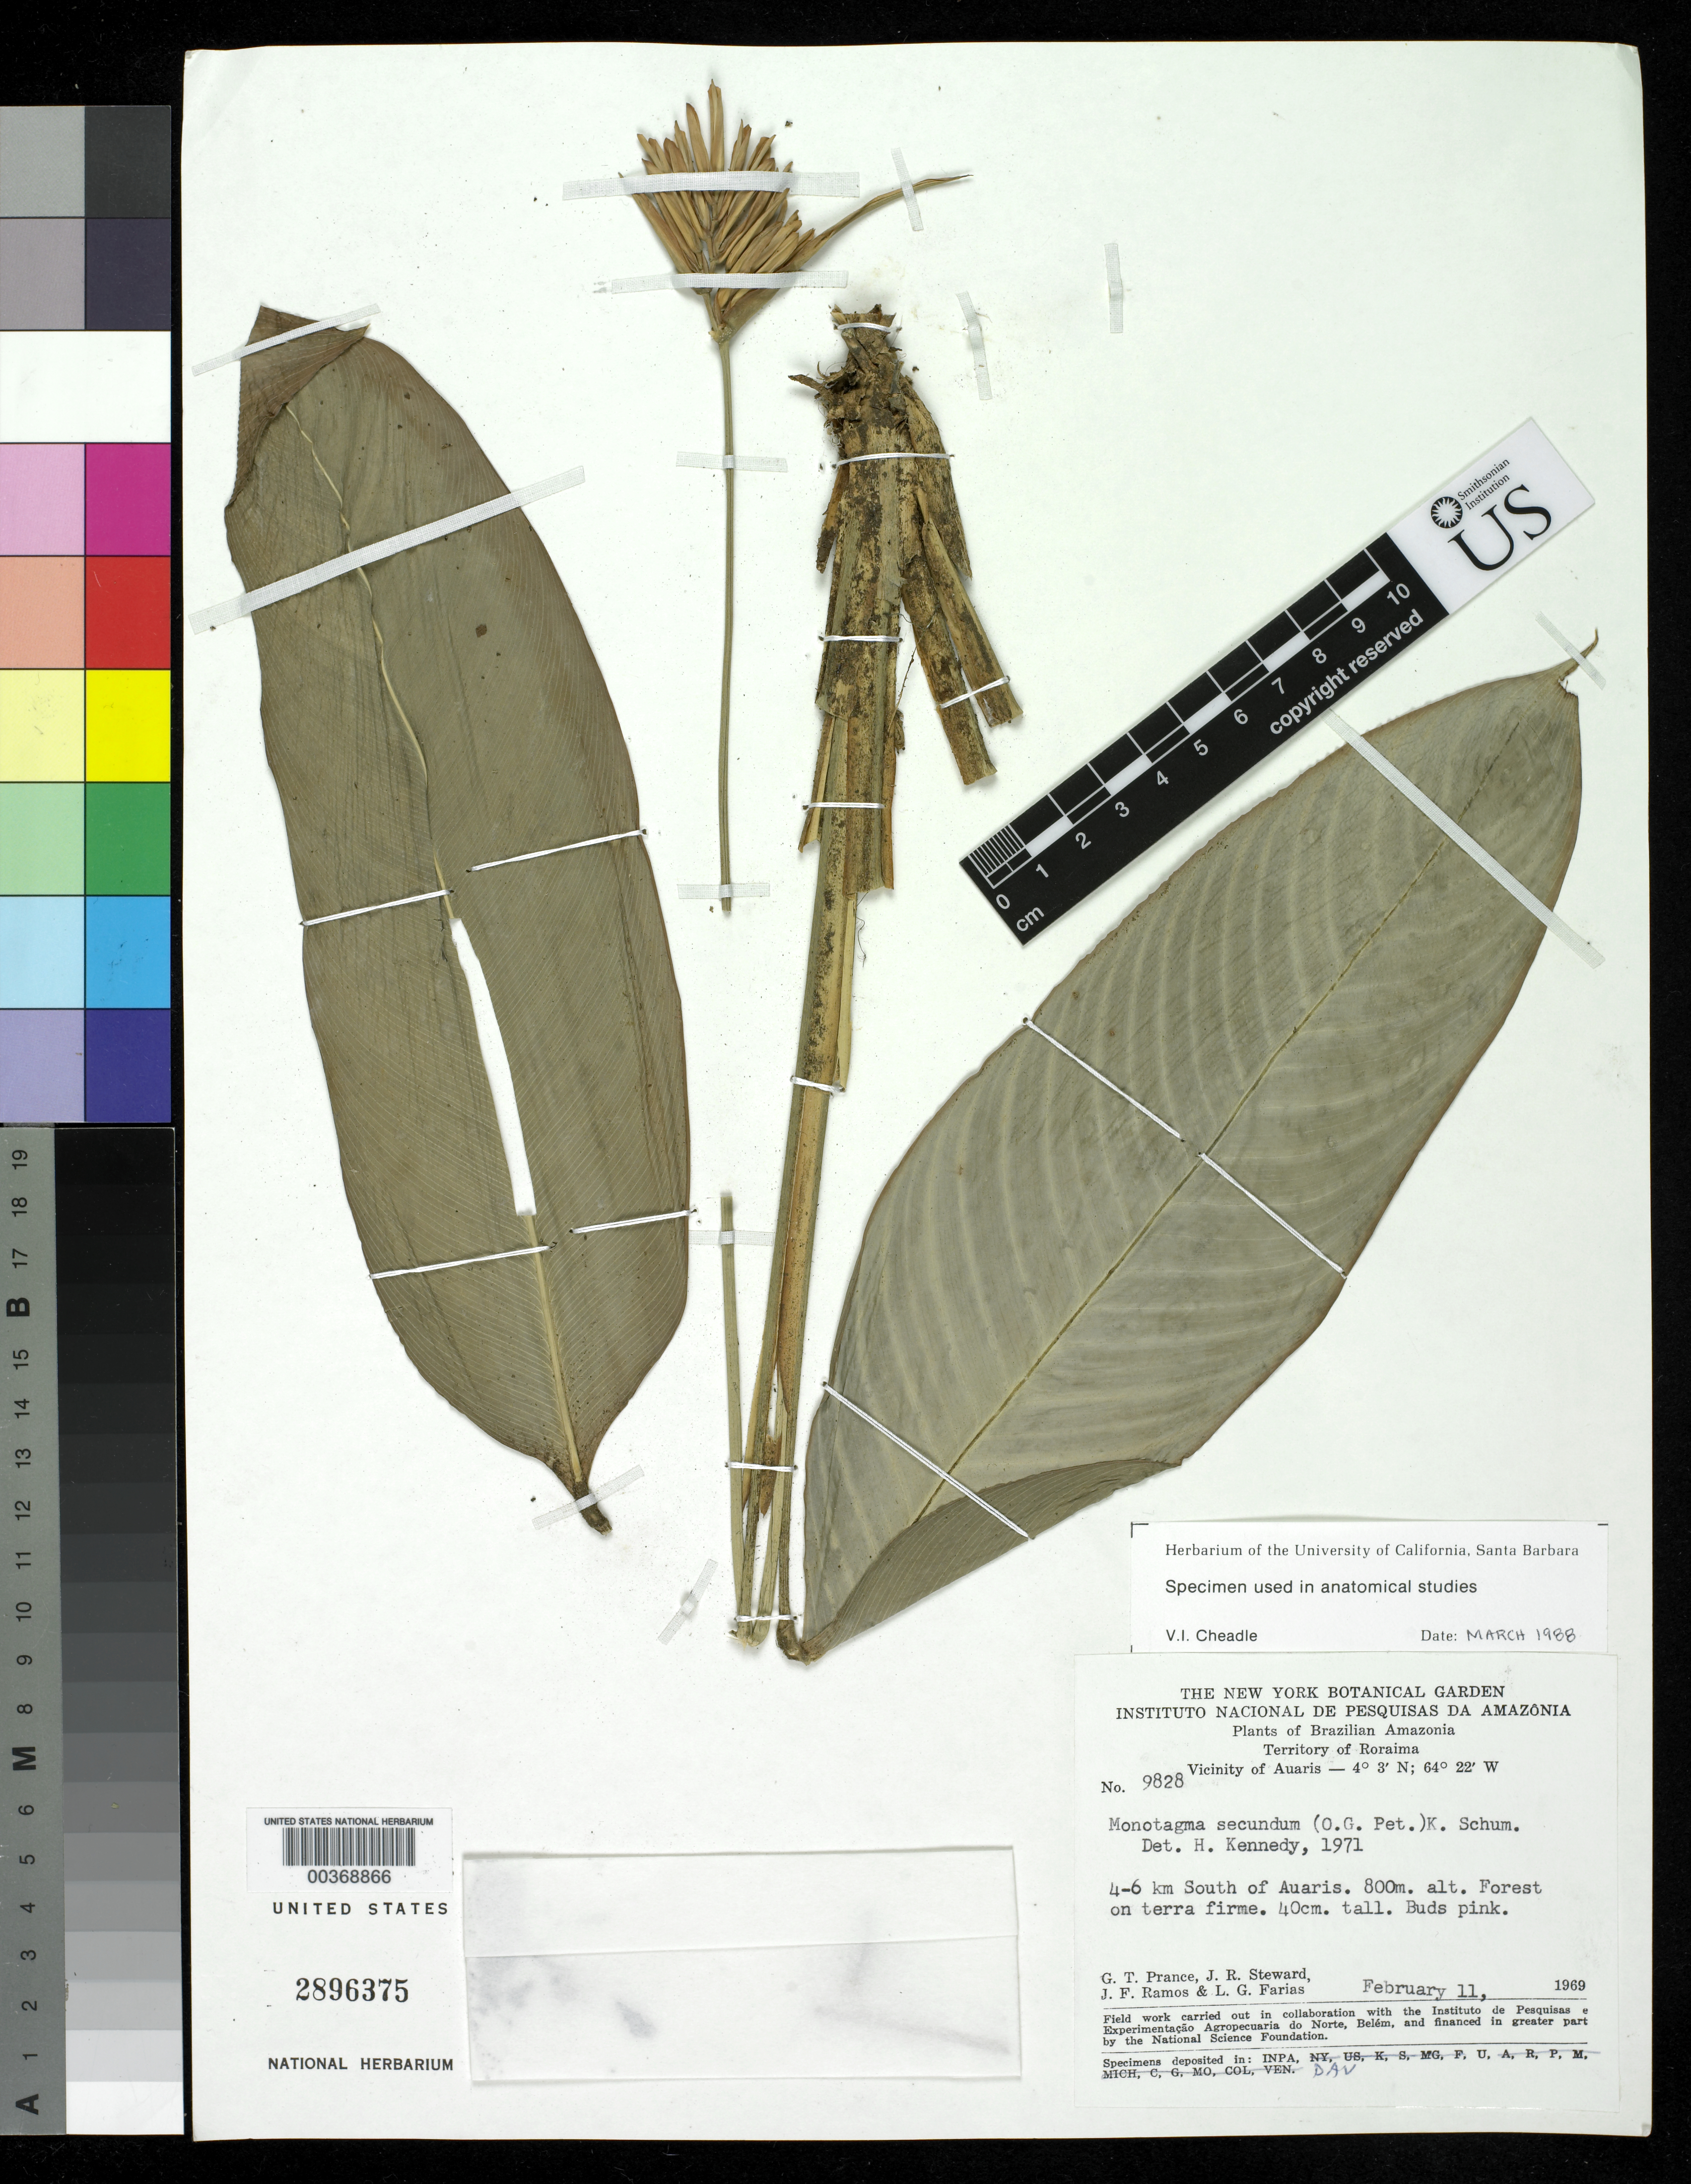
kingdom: Plantae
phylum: Tracheophyta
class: Liliopsida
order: Zingiberales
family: Marantaceae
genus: Monotagma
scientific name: Monotagma secundum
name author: (Petersen) K. Schum.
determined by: Kennedy, Helen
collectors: G. T. Prance, J. R. Steward, J. F. Ramos & L. G. Farias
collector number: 9828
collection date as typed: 11 Feb 1969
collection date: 1969-02-11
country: Brazil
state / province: Roraima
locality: Plants of brazilian amazonia, vicinity of auaris, 4-6 km s of auaris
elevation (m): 800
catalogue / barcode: US 2896375